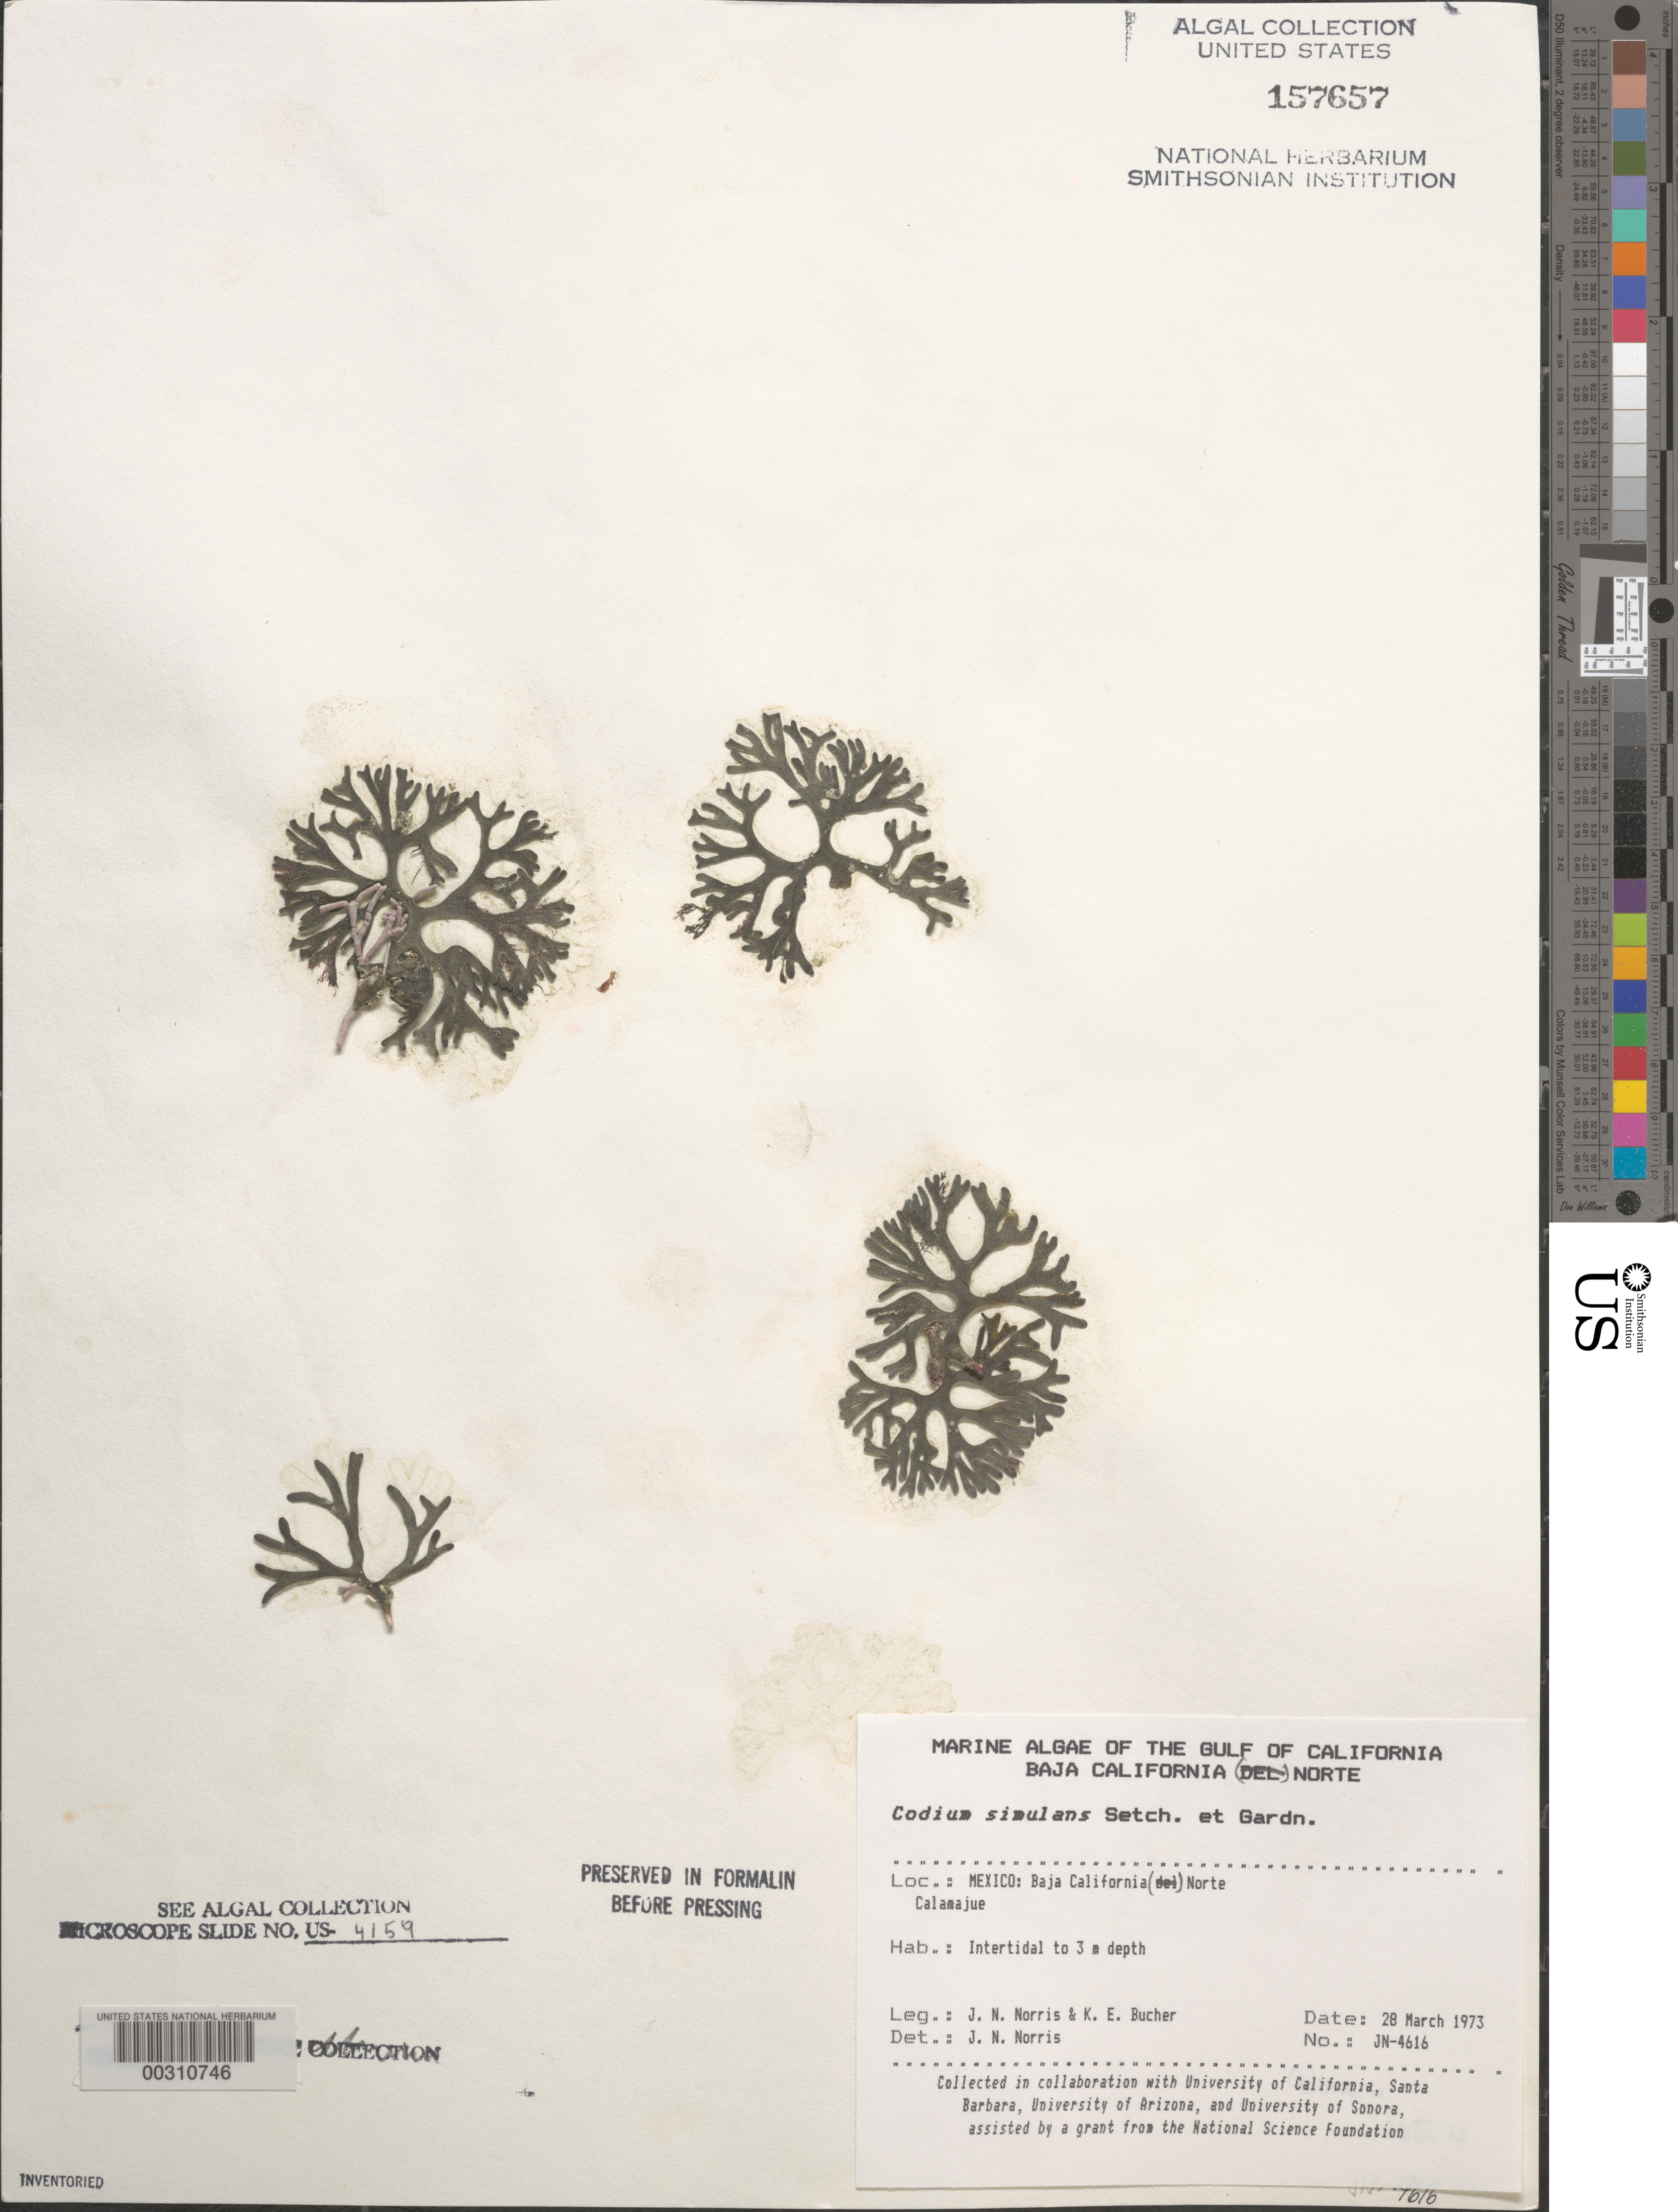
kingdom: Plantae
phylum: Chlorophyta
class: Ulvophyceae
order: Bryopsidales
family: Codiaceae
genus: Codium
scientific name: Codium simulans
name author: Setch. & N.L. Gardner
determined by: Norris, James N.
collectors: J. N. Norris & K. E. Bucher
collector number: JN-4616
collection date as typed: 28 Mar 1973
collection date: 1973-03-28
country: Mexico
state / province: Baja California Norte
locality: Calamajue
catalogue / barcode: US 157657